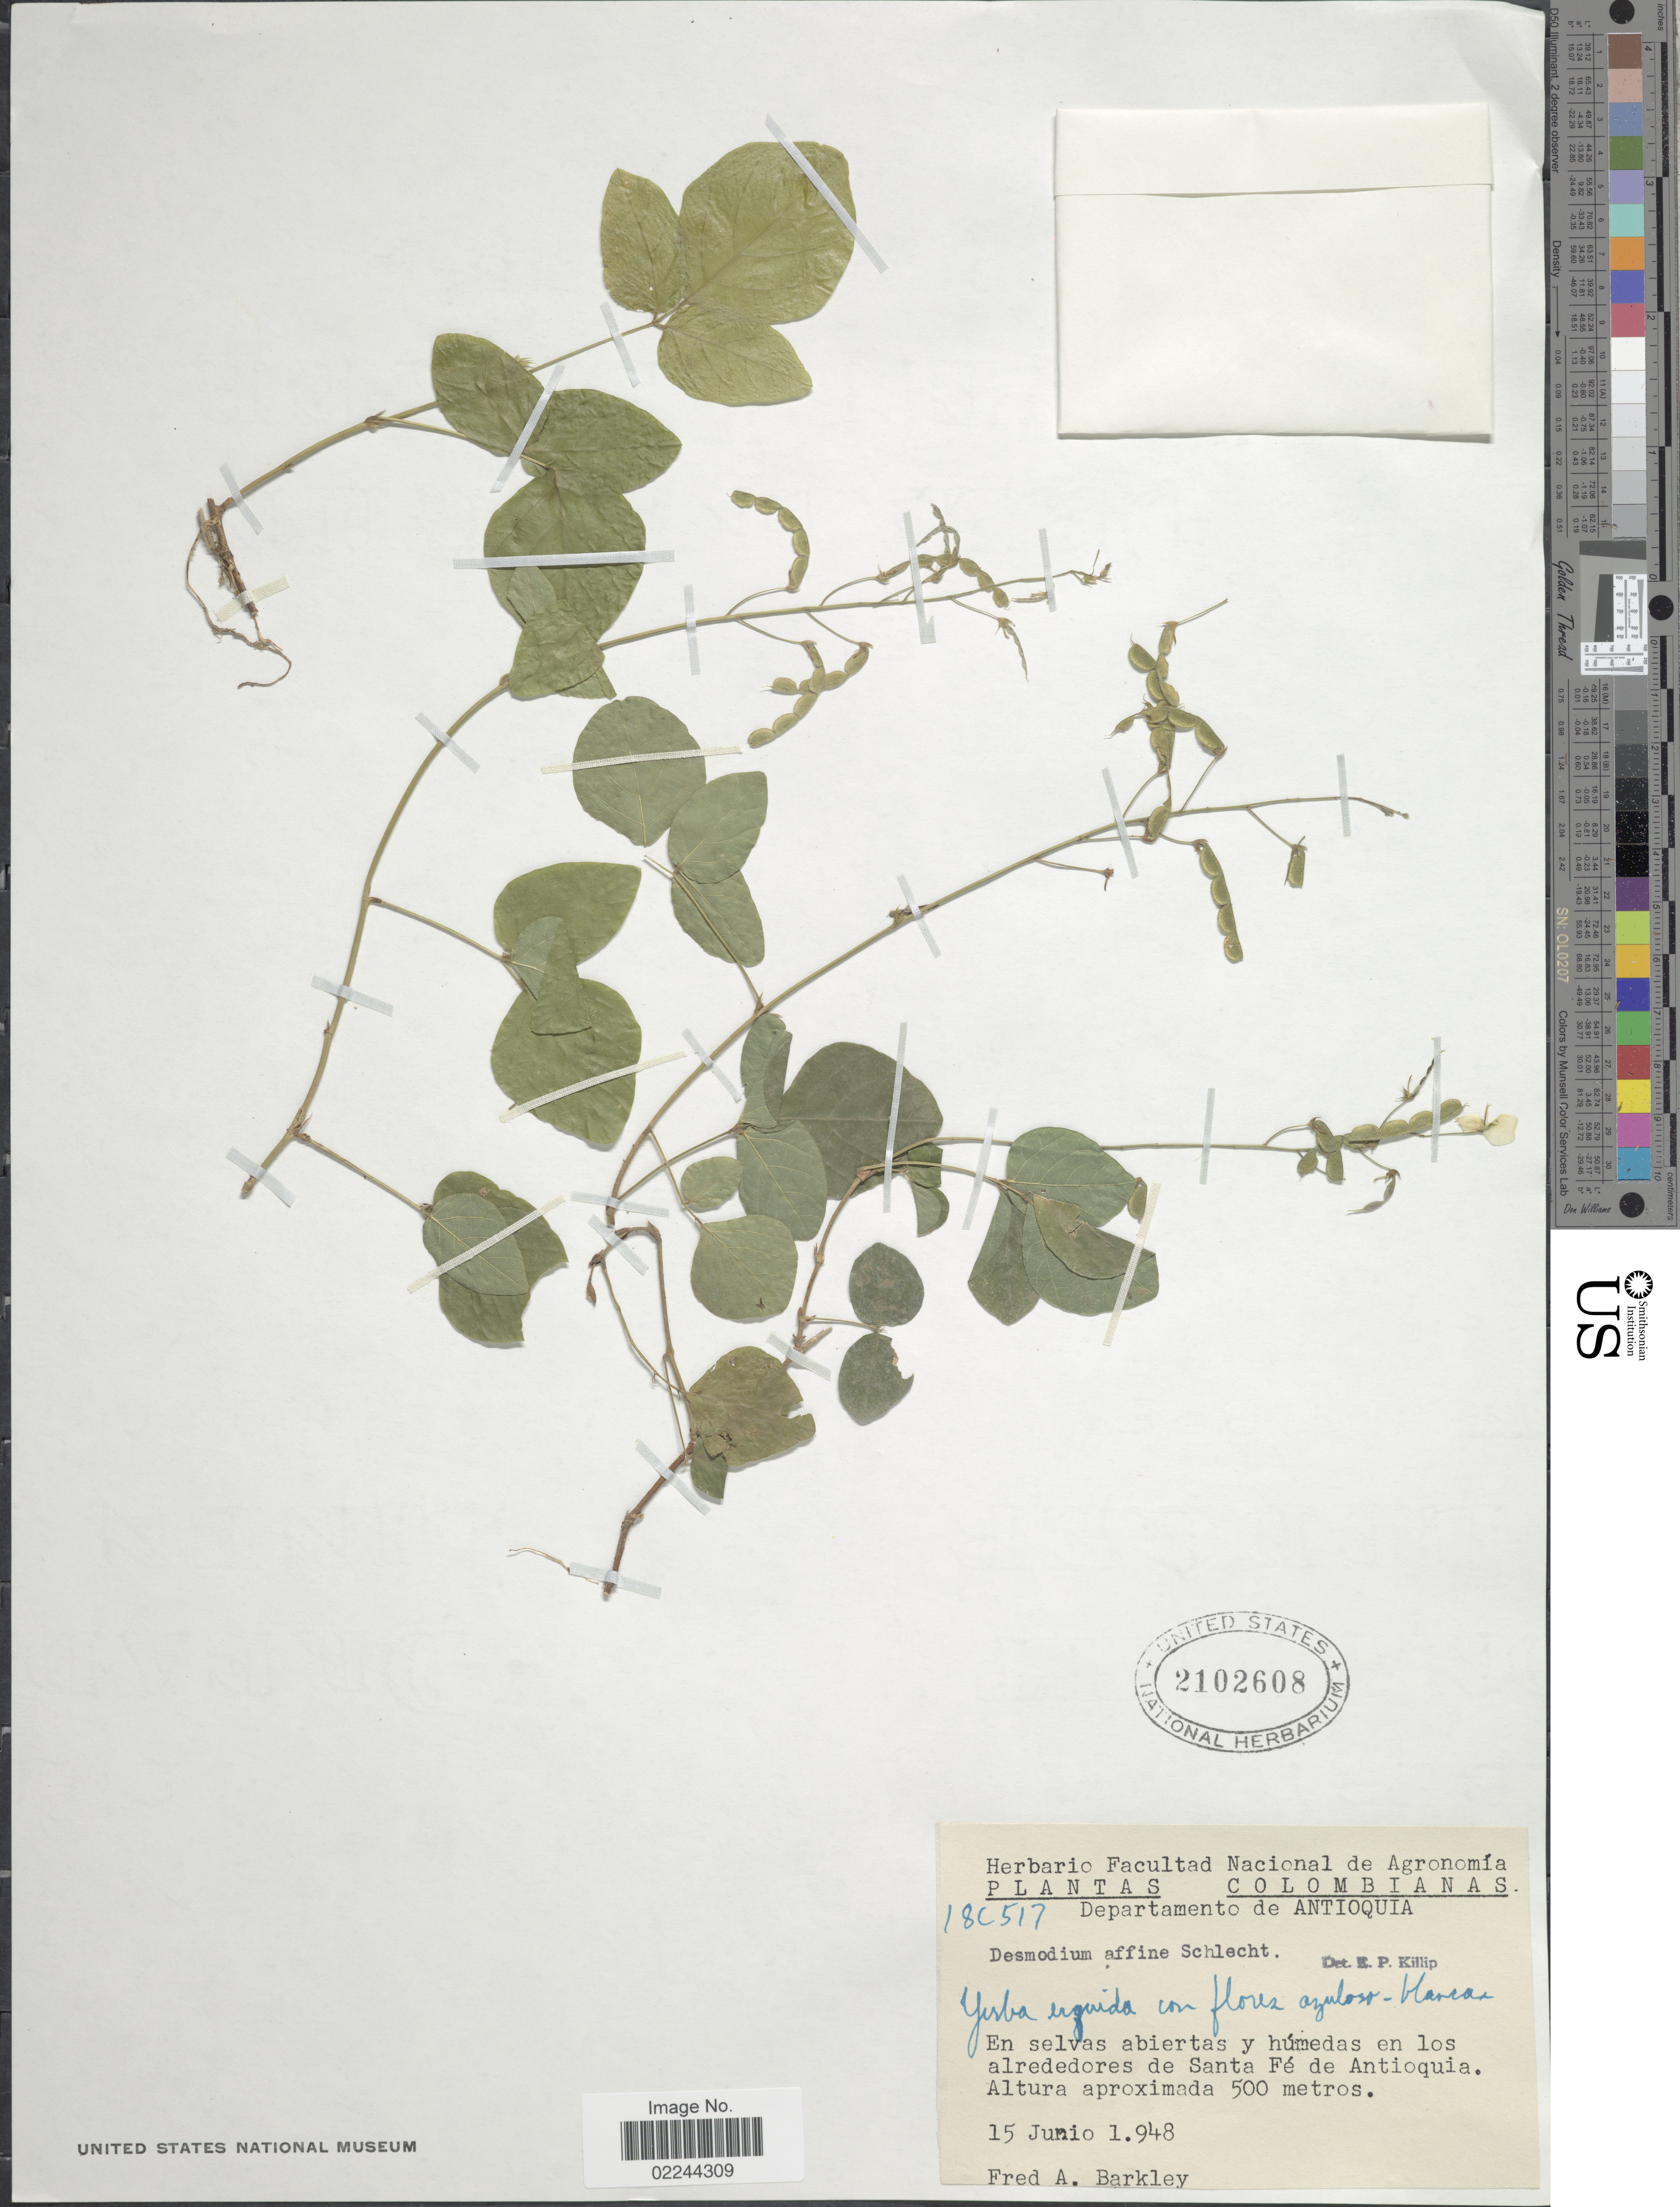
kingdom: Plantae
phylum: Tracheophyta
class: Magnoliopsida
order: Fabales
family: Fabaceae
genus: Desmodium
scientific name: Desmodium affine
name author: Schltdl.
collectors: F. A. Barkley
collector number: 18C517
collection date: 1948-06-15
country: Colombia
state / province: Antioquia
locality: Departamento de Antioquia. En selvas abiertas y humedas en los alrededores de Santa Fe de Antioquia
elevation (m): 500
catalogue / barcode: US 2102608